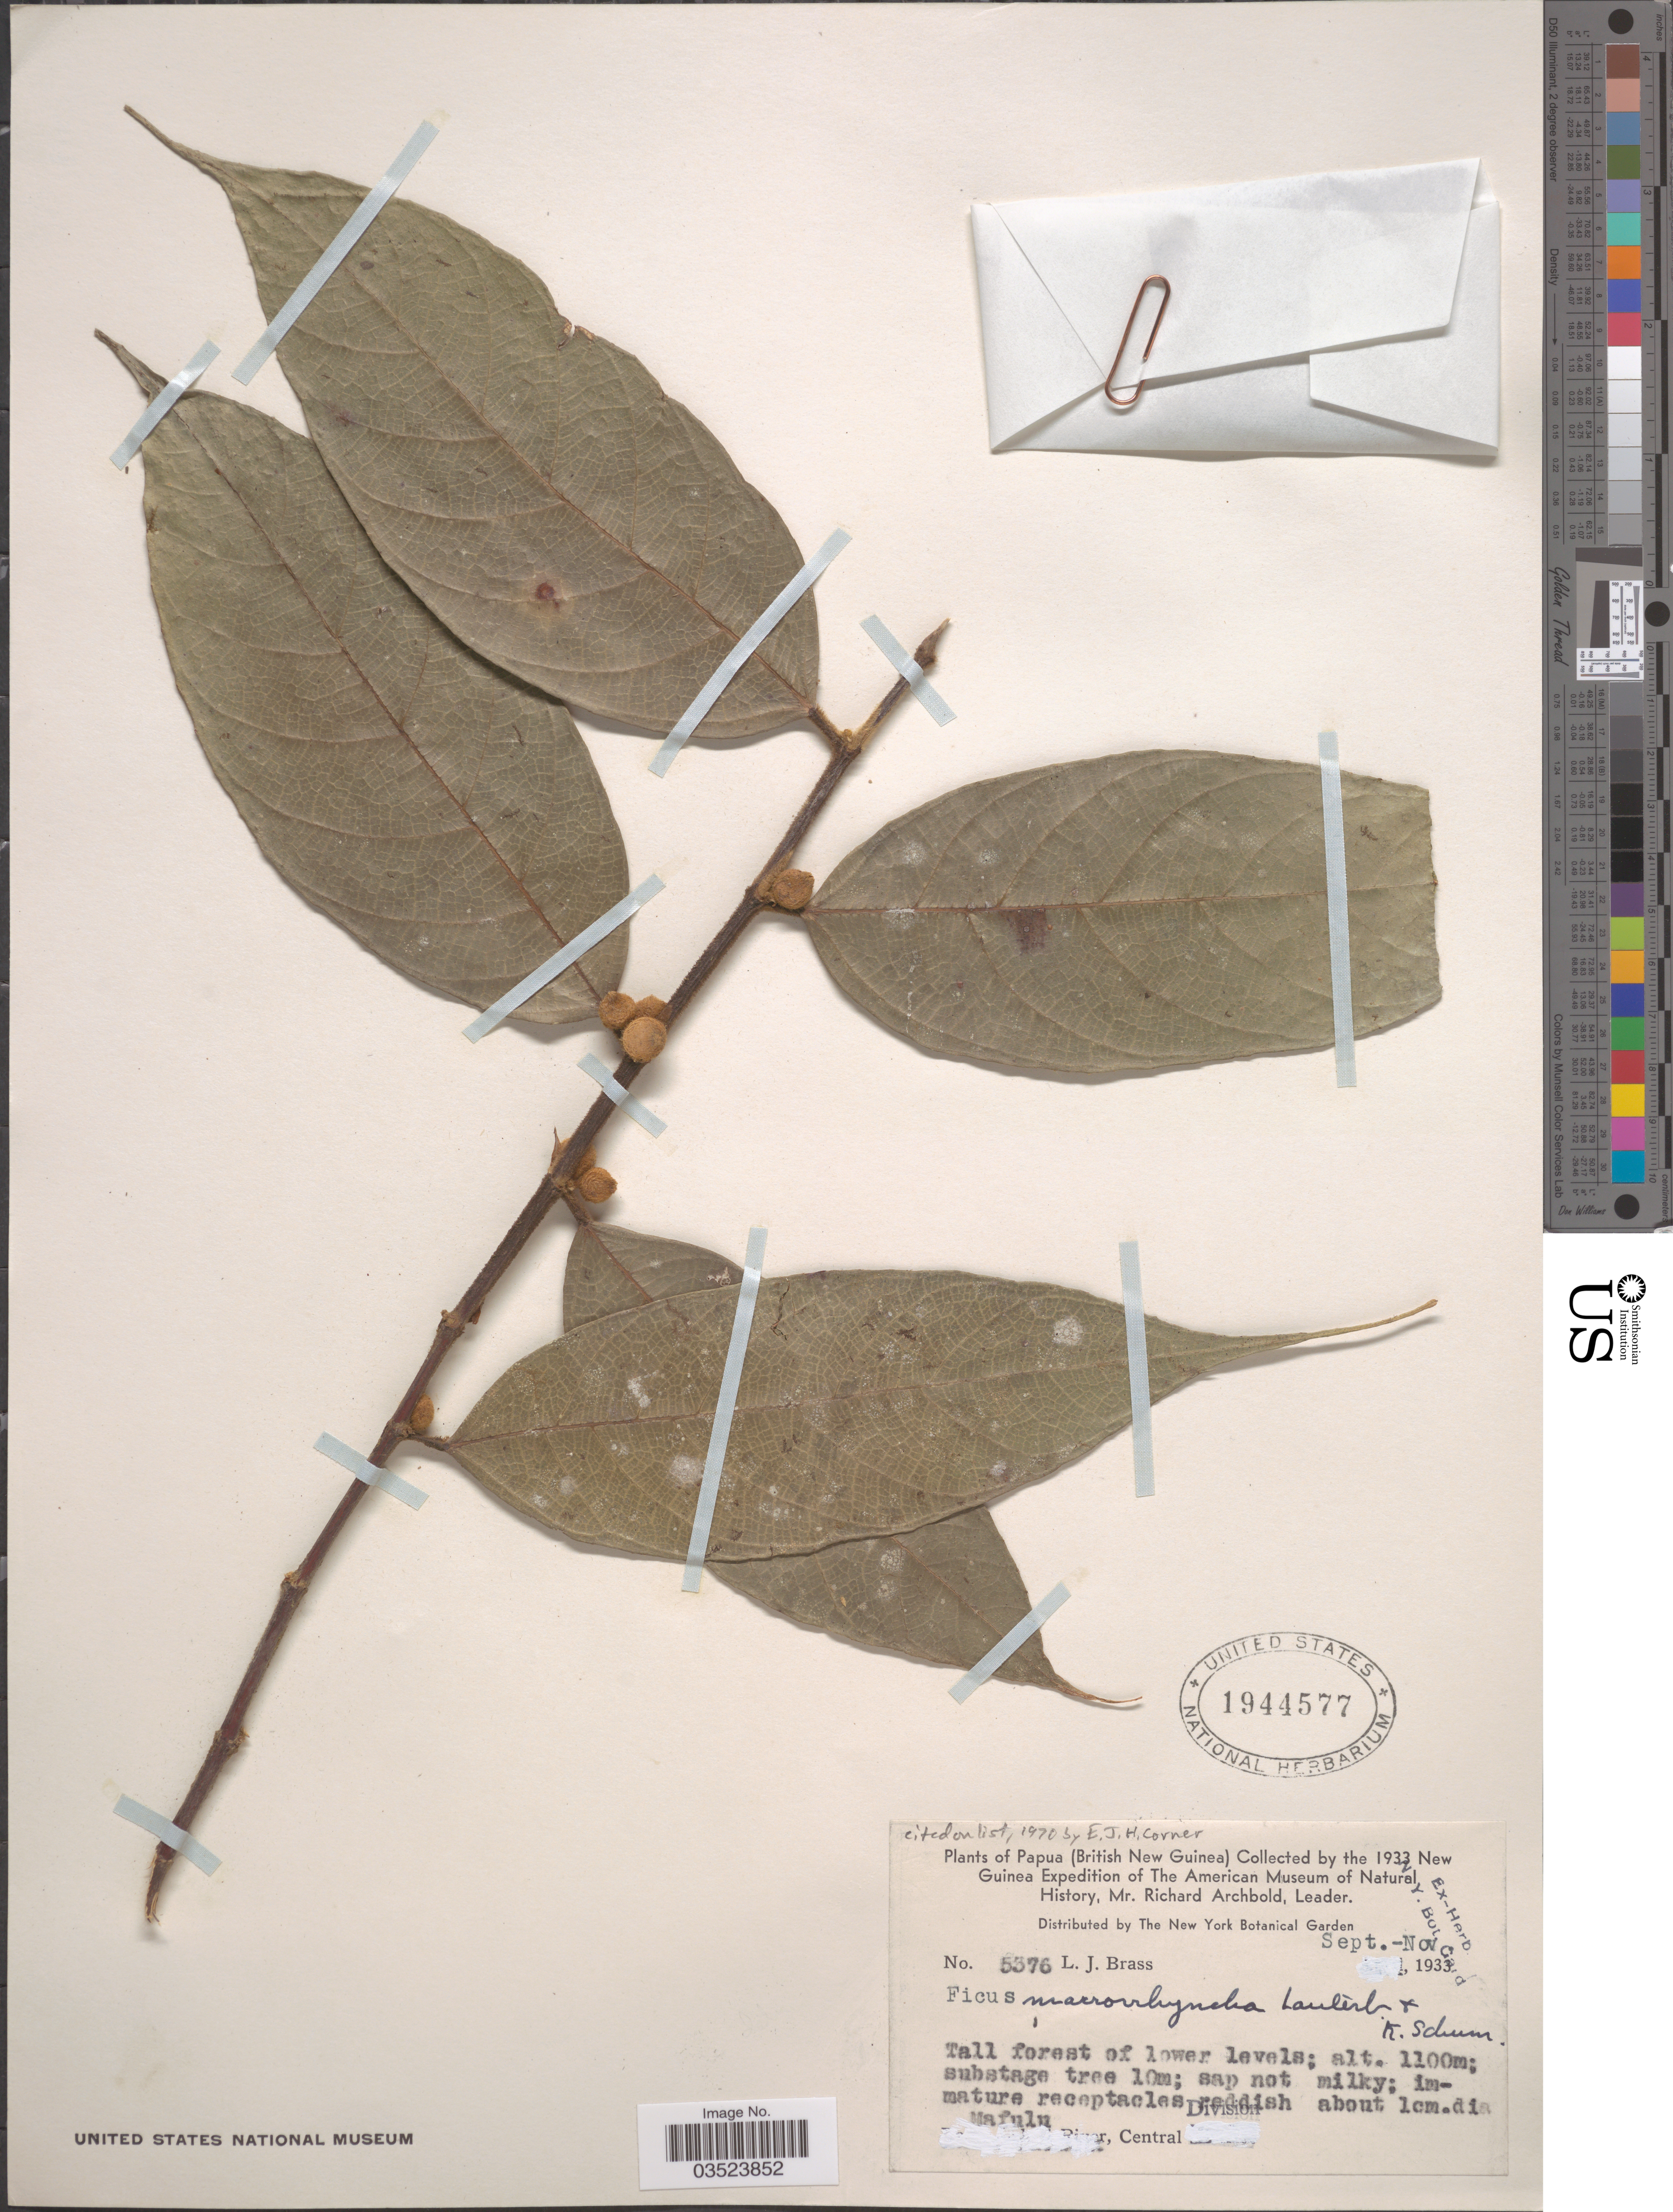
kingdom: Plantae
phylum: Tracheophyta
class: Magnoliopsida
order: Rosales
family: Moraceae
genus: Ficus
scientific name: Ficus macrorrhyncha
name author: K. Schum. & Lauterb.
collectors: L. J. Brass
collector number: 5376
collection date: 1933-09/1933-11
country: Papua New Guinea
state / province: Central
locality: (British New Guinea). Mafulu, Central Division.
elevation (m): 1100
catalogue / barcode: US 1944577